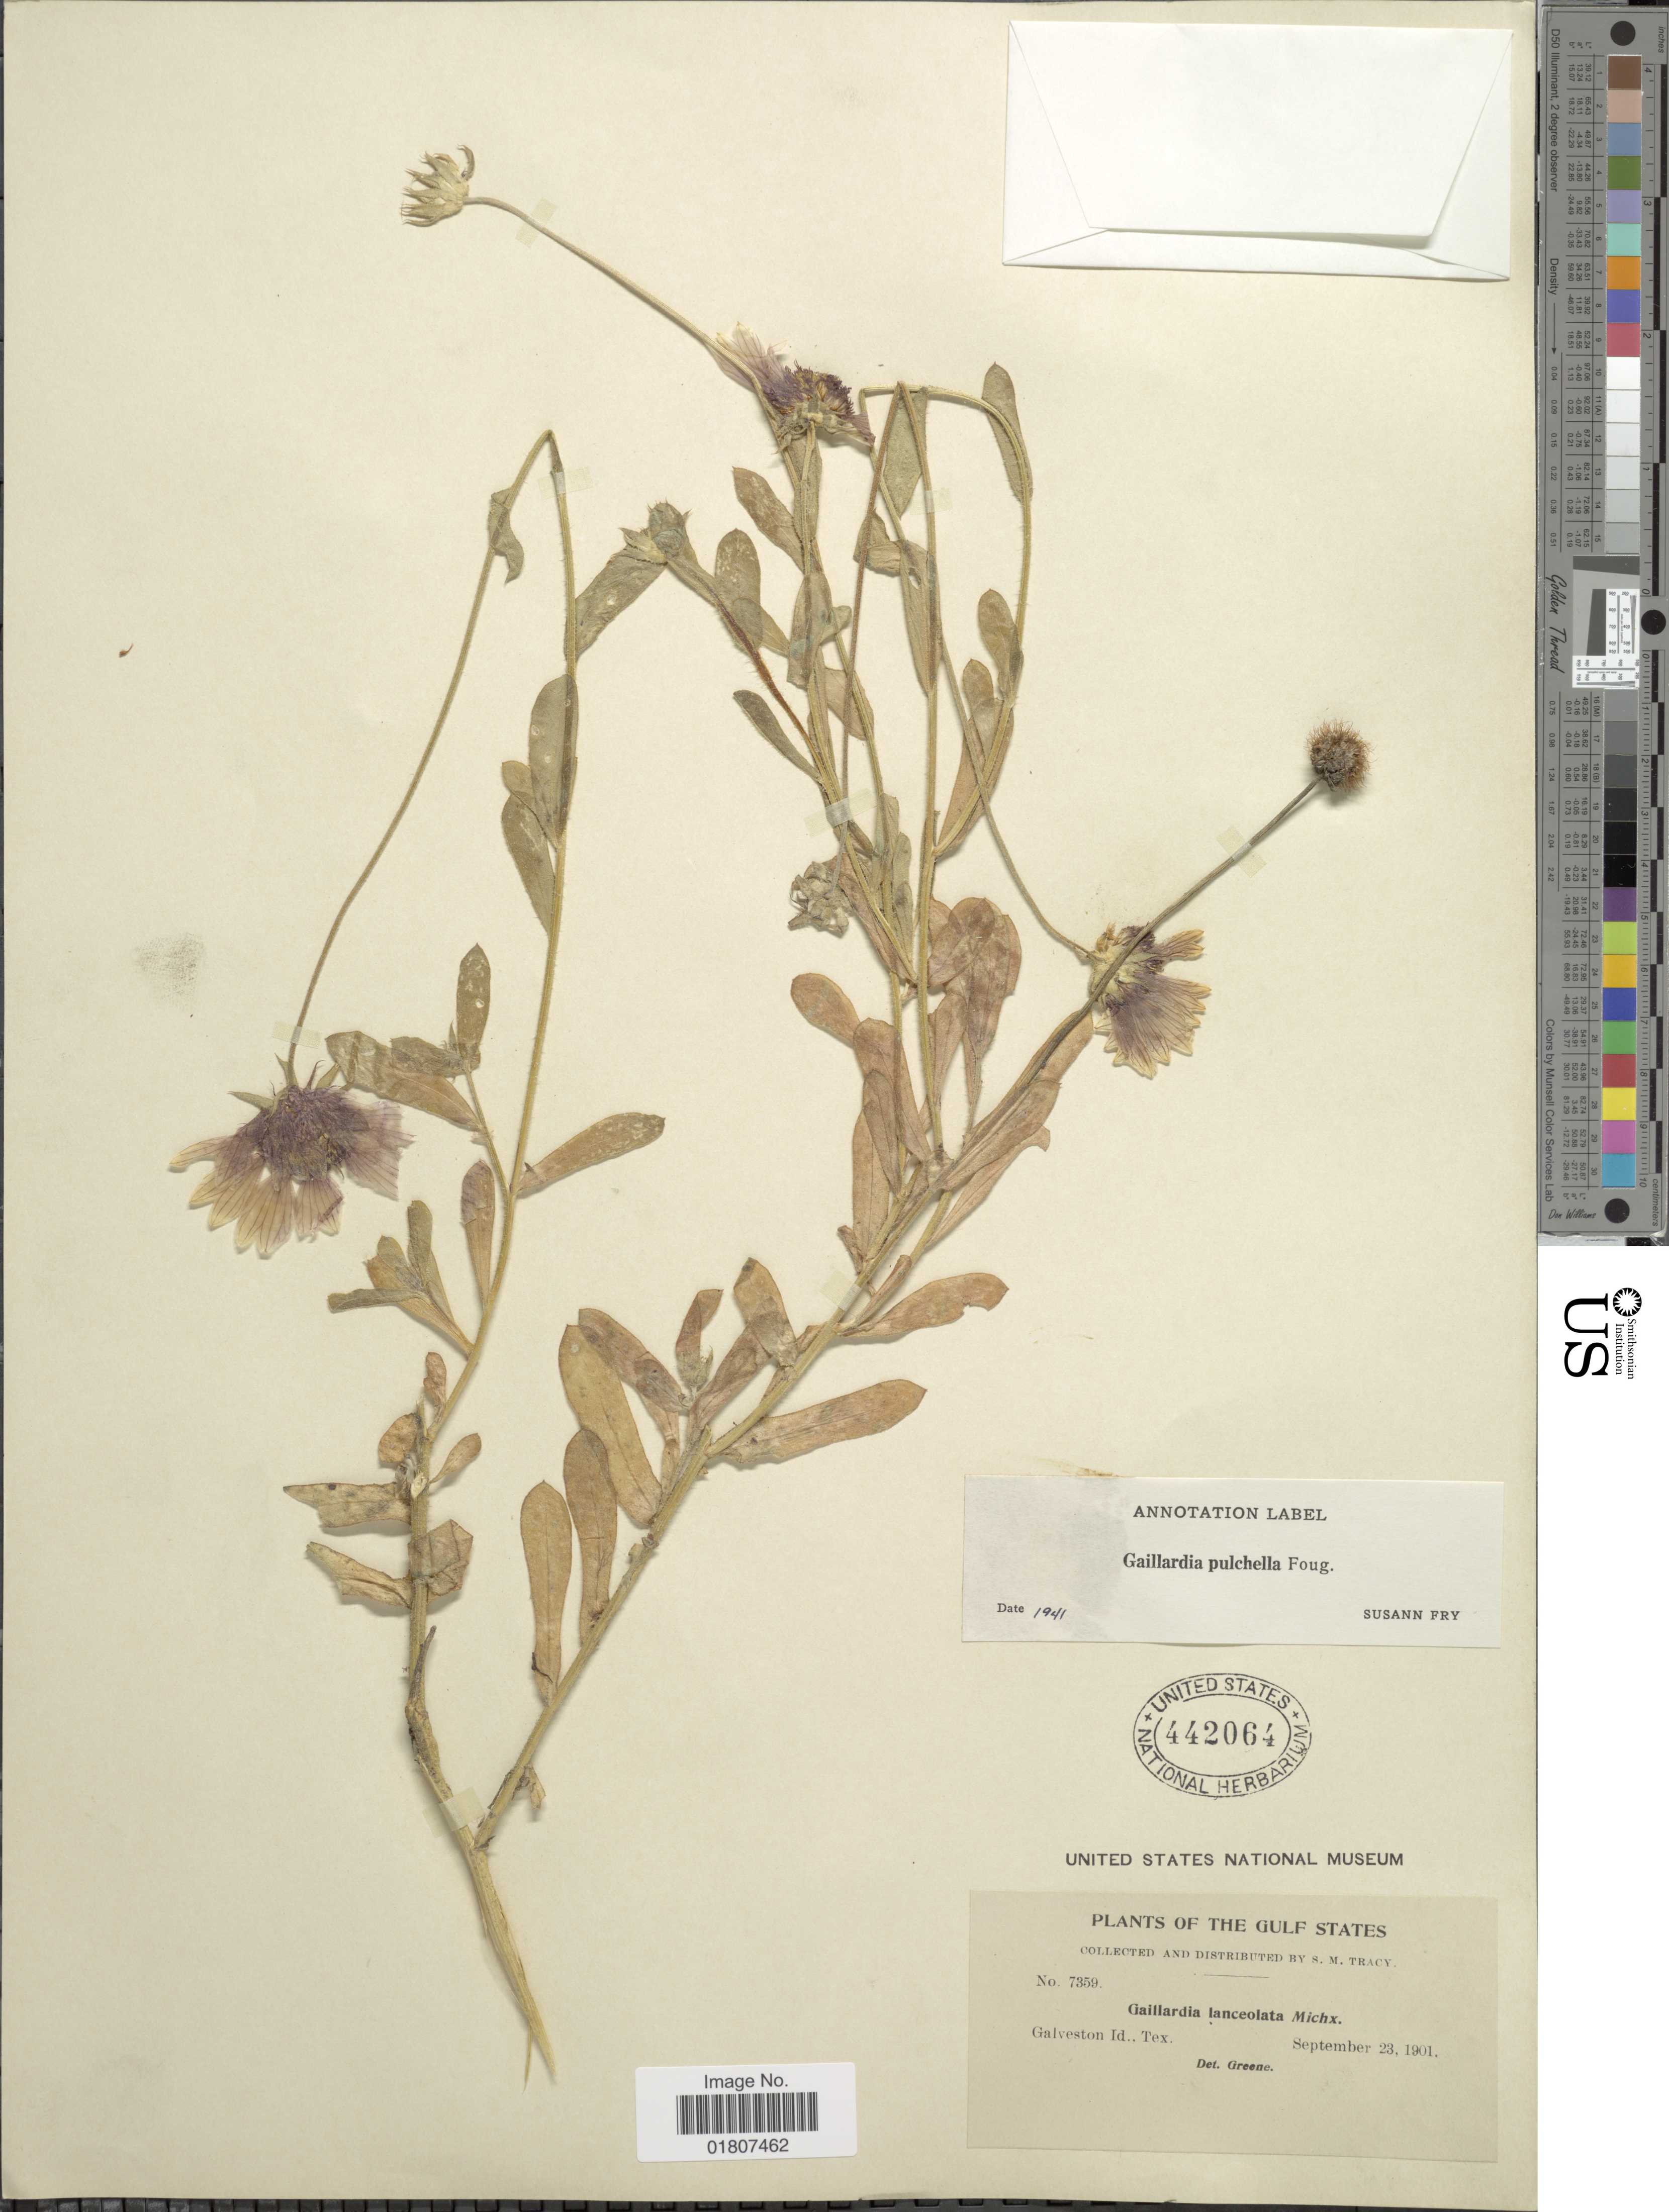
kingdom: Plantae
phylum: Tracheophyta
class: Magnoliopsida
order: Asterales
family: Asteraceae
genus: Gaillardia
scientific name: Gaillardia pulchella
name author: Foug.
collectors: S. M. Tracy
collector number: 7359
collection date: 1901-09-23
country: United States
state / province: Texas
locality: The Gulf States. Galveston Id.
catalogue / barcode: US 442064